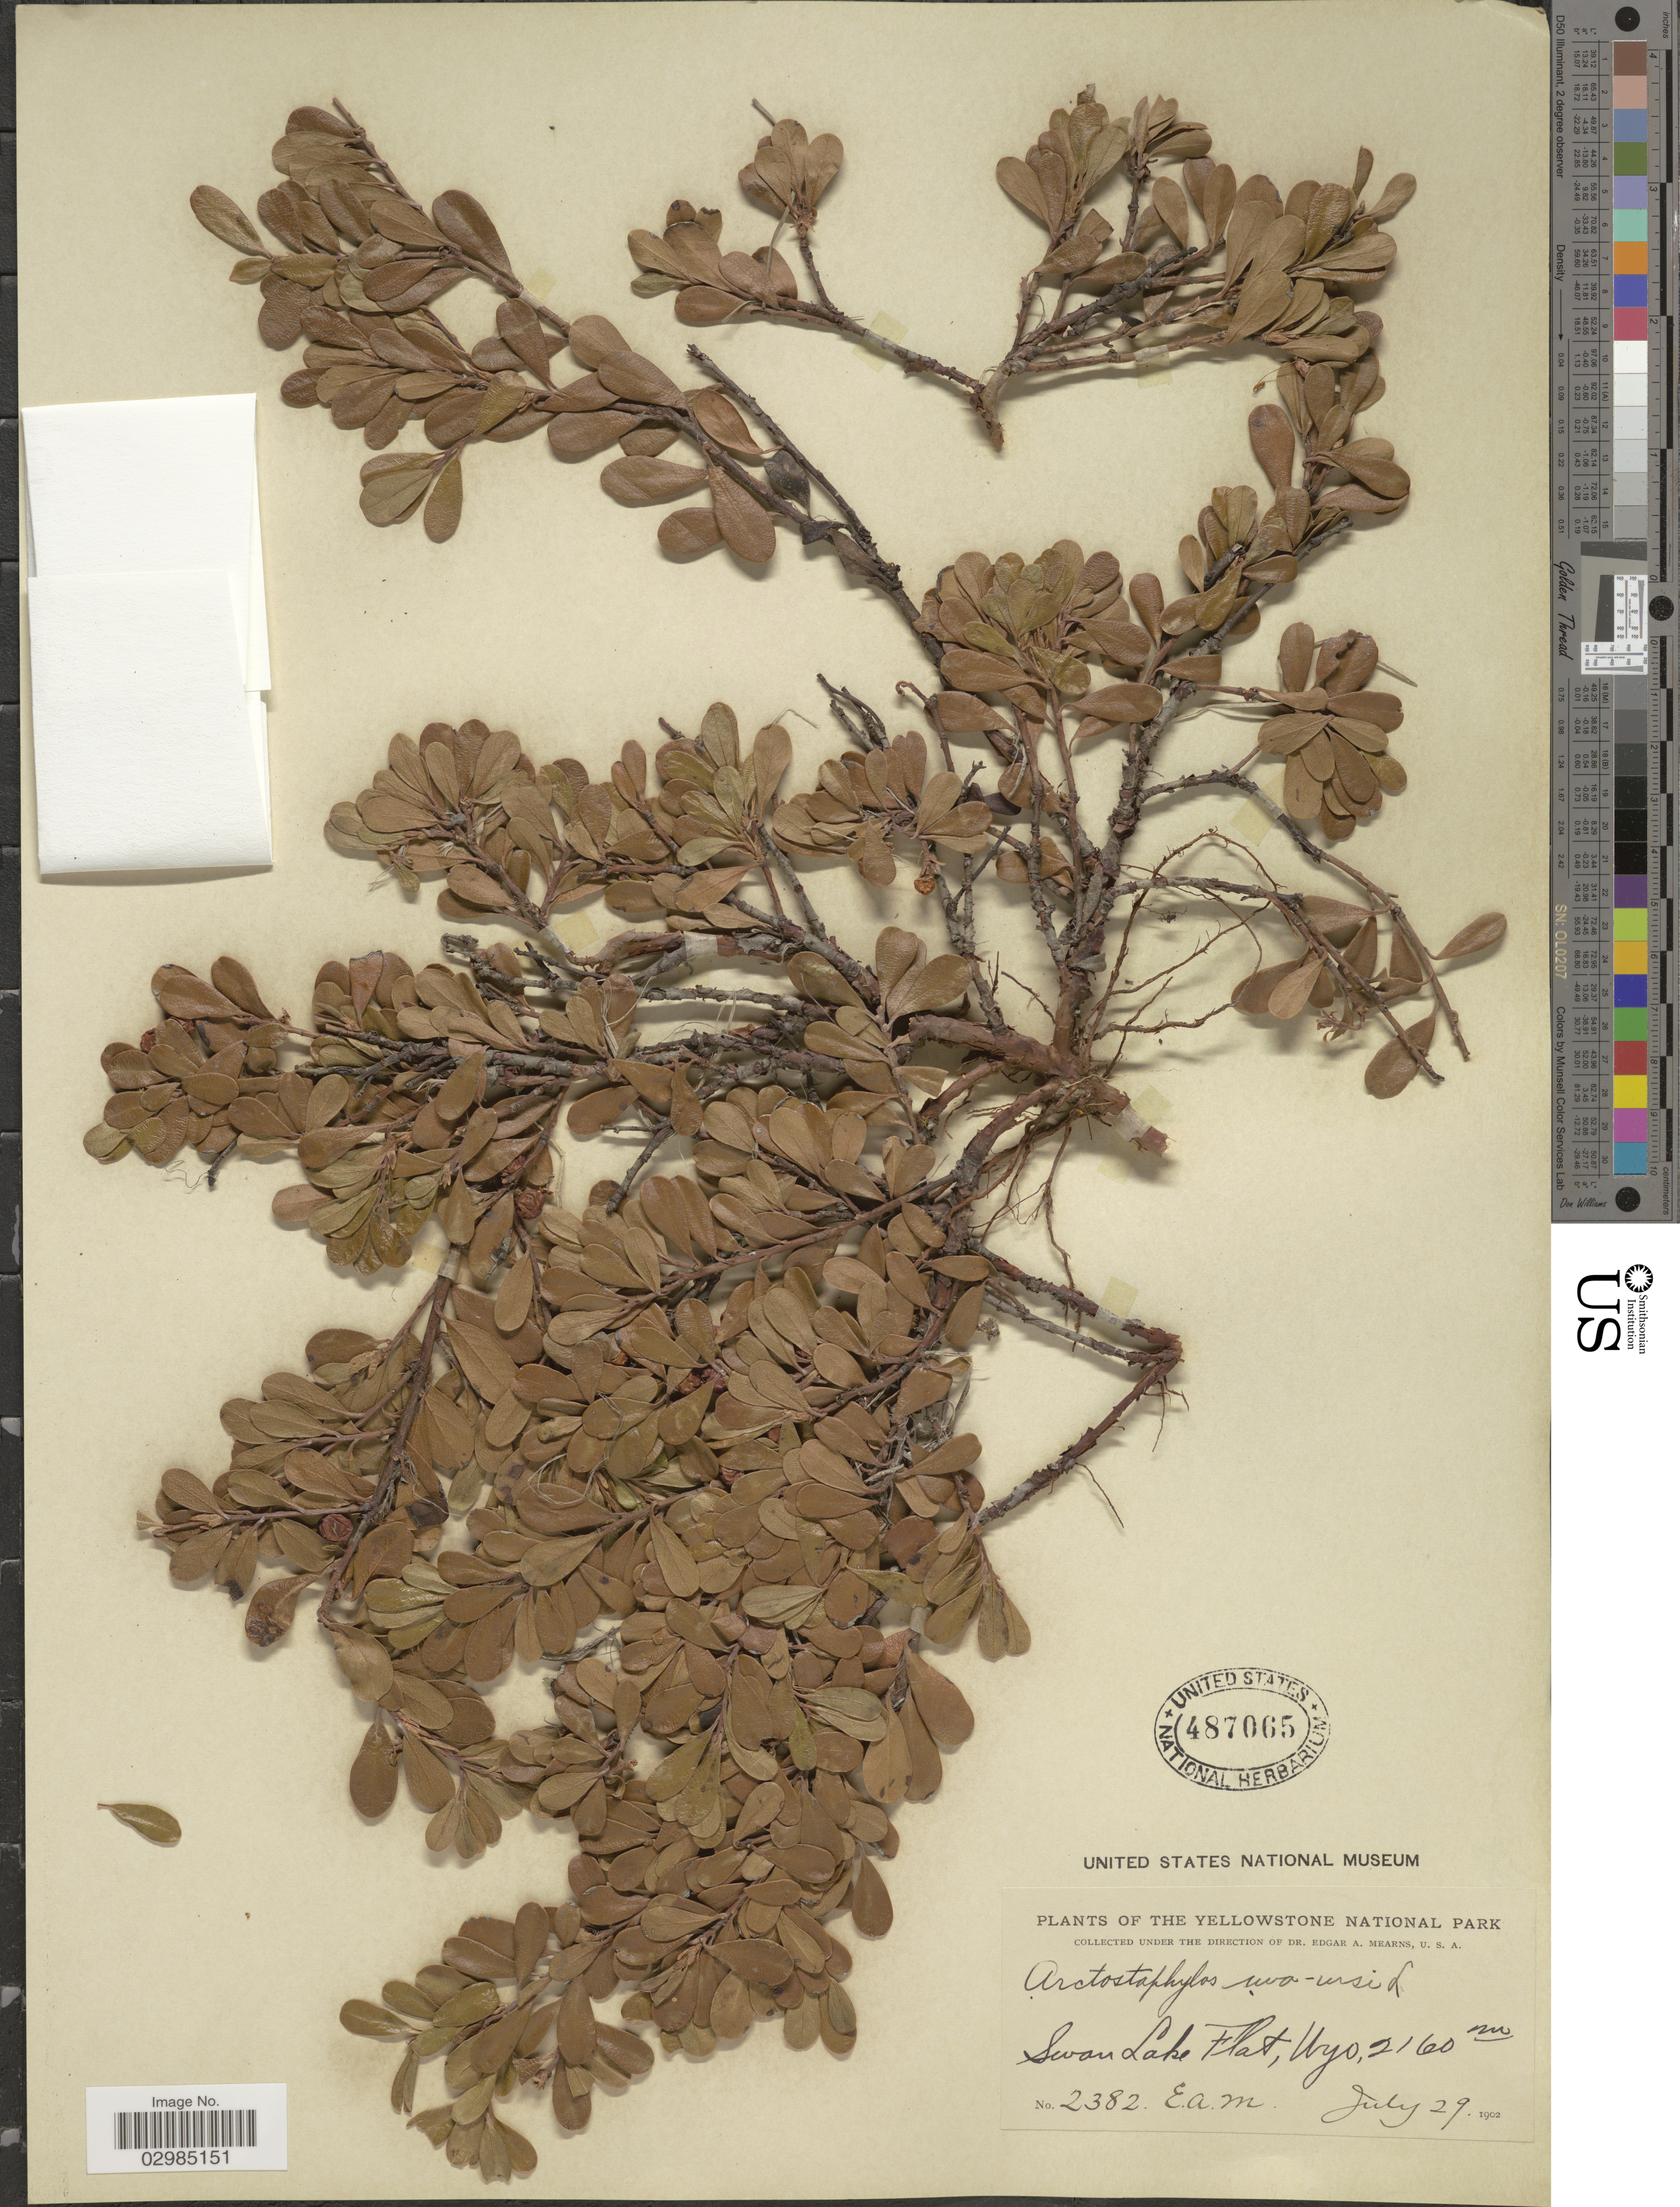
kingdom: Plantae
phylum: Tracheophyta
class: Magnoliopsida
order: Ericales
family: Ericaceae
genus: Arctostaphylos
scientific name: Arctostaphylos uva-ursi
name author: (L.) Spreng.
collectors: E. A. Mearns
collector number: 2382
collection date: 1902-07-29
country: United States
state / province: Wyoming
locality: The Yellowstone National Park. Swan Lake Flat.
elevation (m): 2160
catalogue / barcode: US 487065